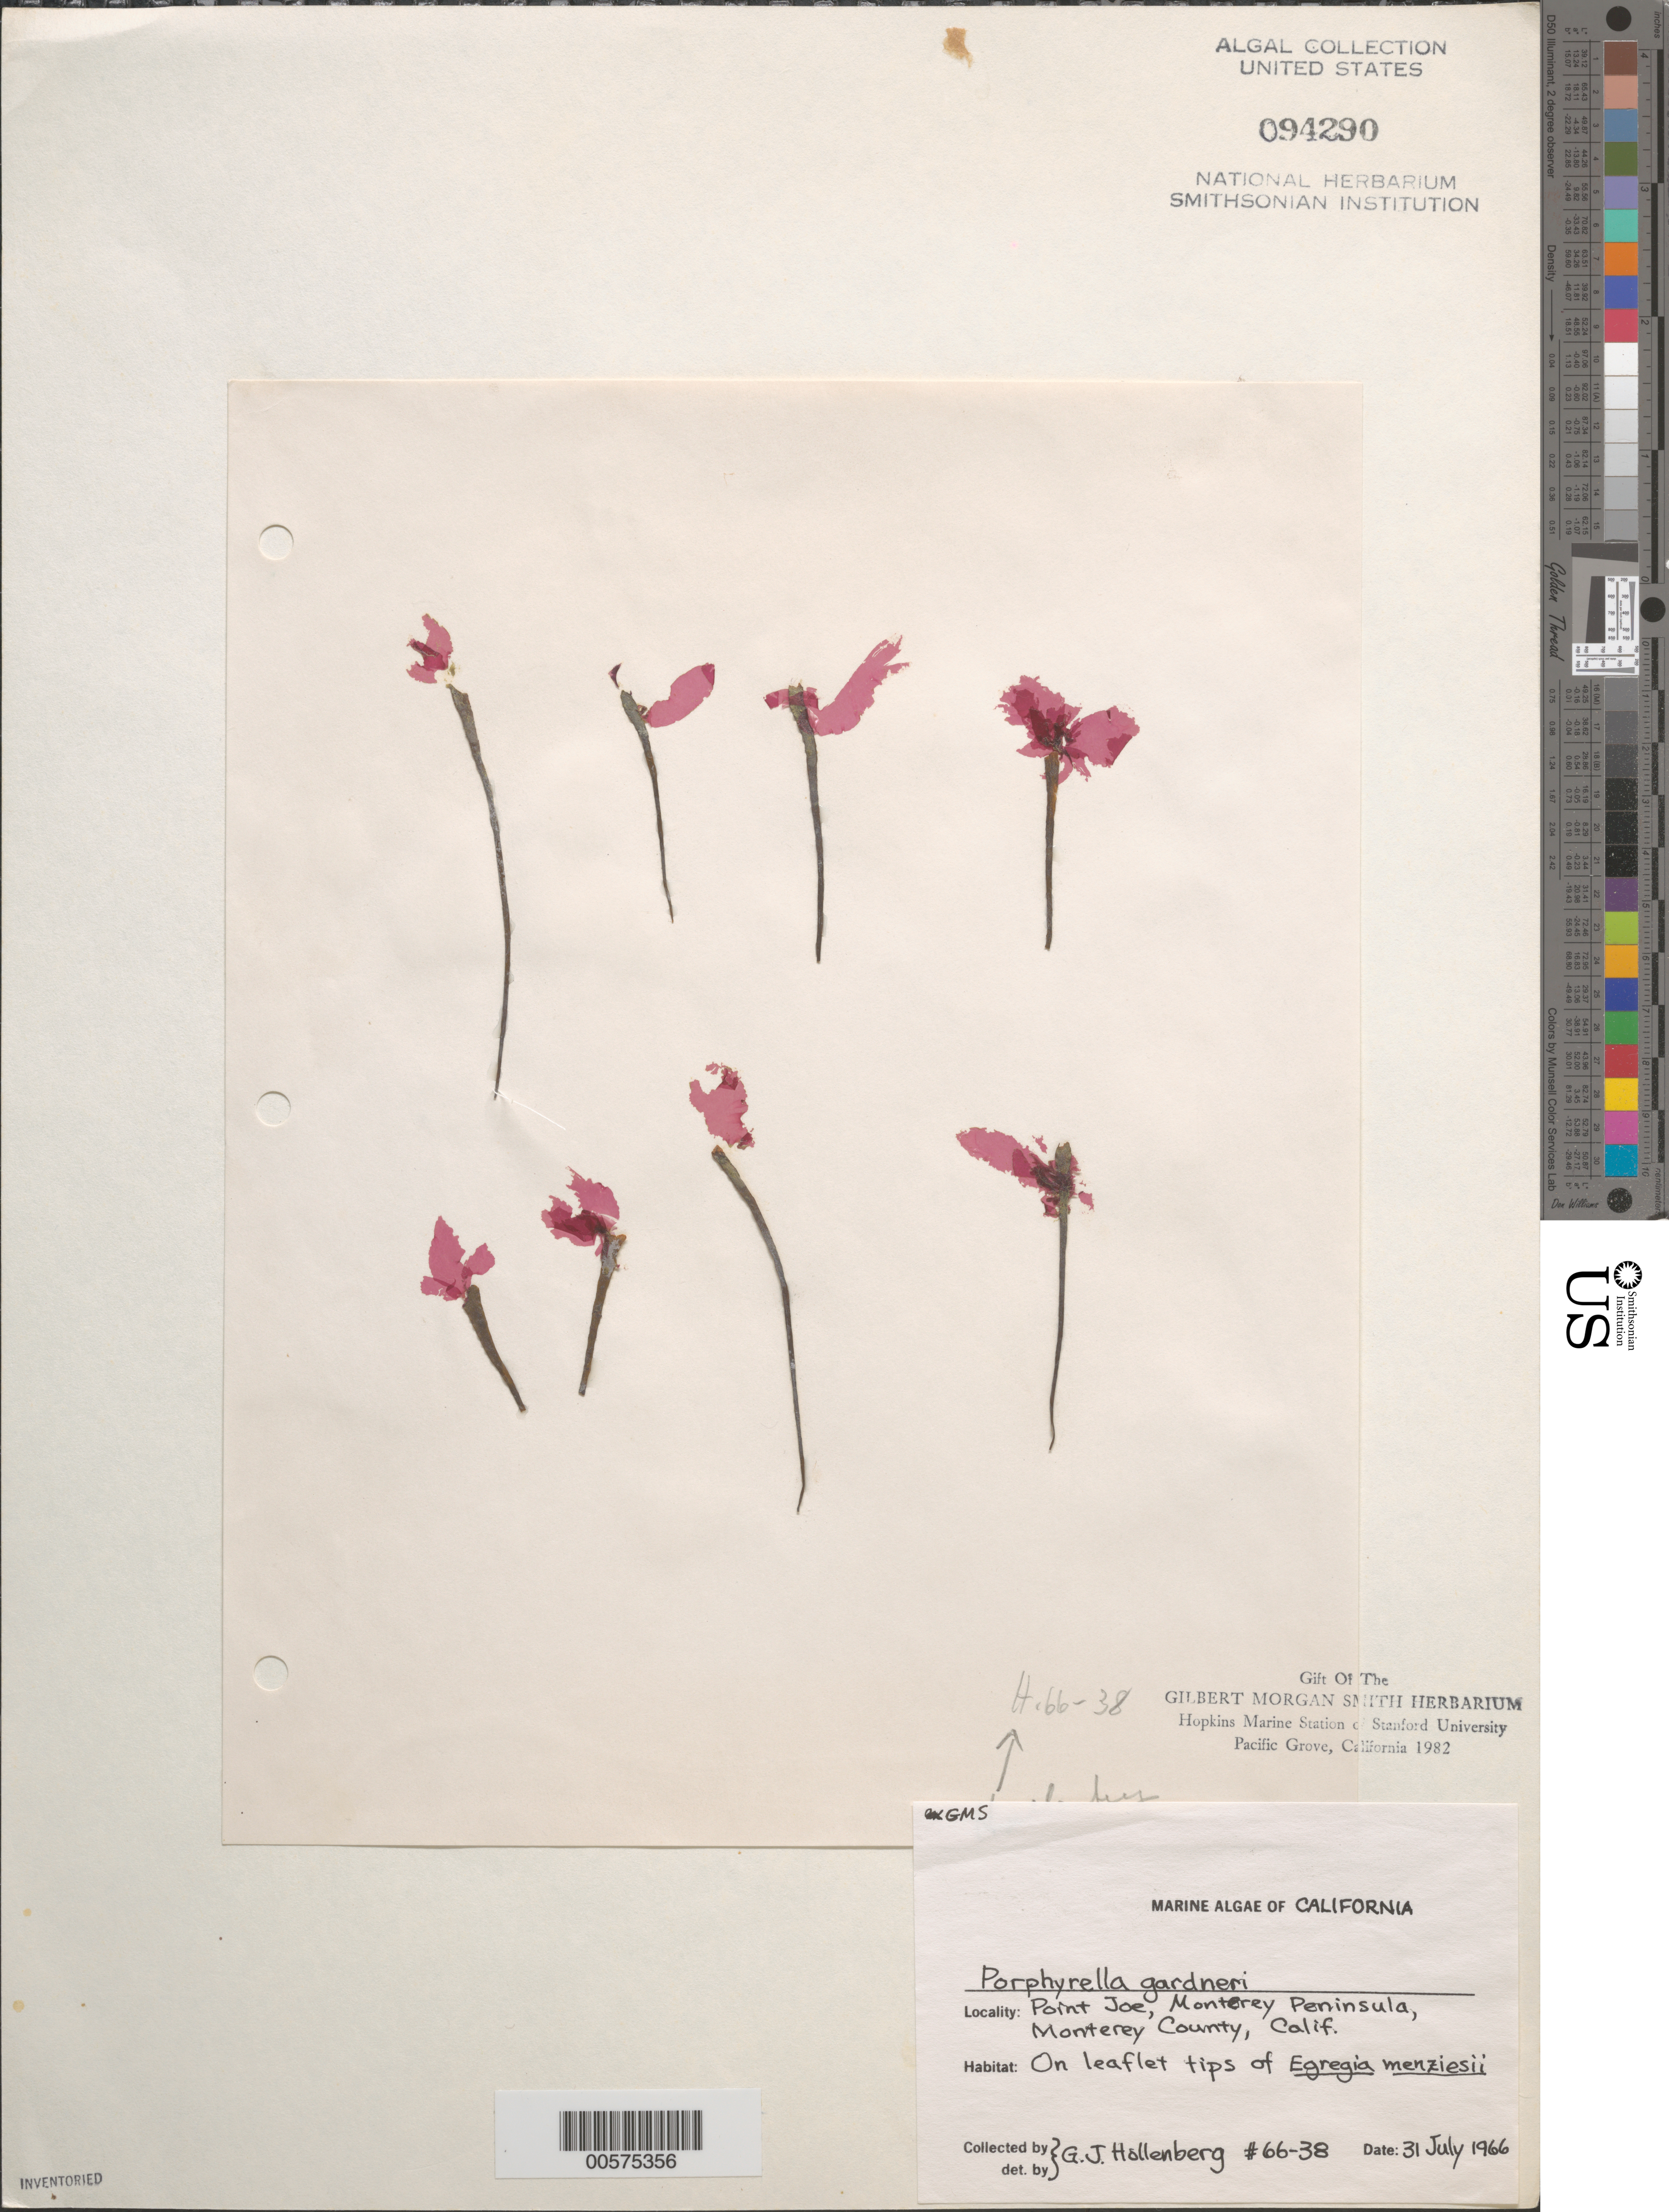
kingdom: Plantae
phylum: Rhodophyta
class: Bangiophyceae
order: Bangiales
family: Bangiaceae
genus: Pyropia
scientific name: Pyropia gardneri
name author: (G.M. Sm. & Hollenb.) S.C. Lindstrom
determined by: Algae name updating Project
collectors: G. Hollenberg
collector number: GJH 66-38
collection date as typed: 31 Jul 1966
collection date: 1966-07-31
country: United States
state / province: California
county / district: Monterey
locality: Point Joe, Monterey Peninsula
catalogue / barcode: US 94290